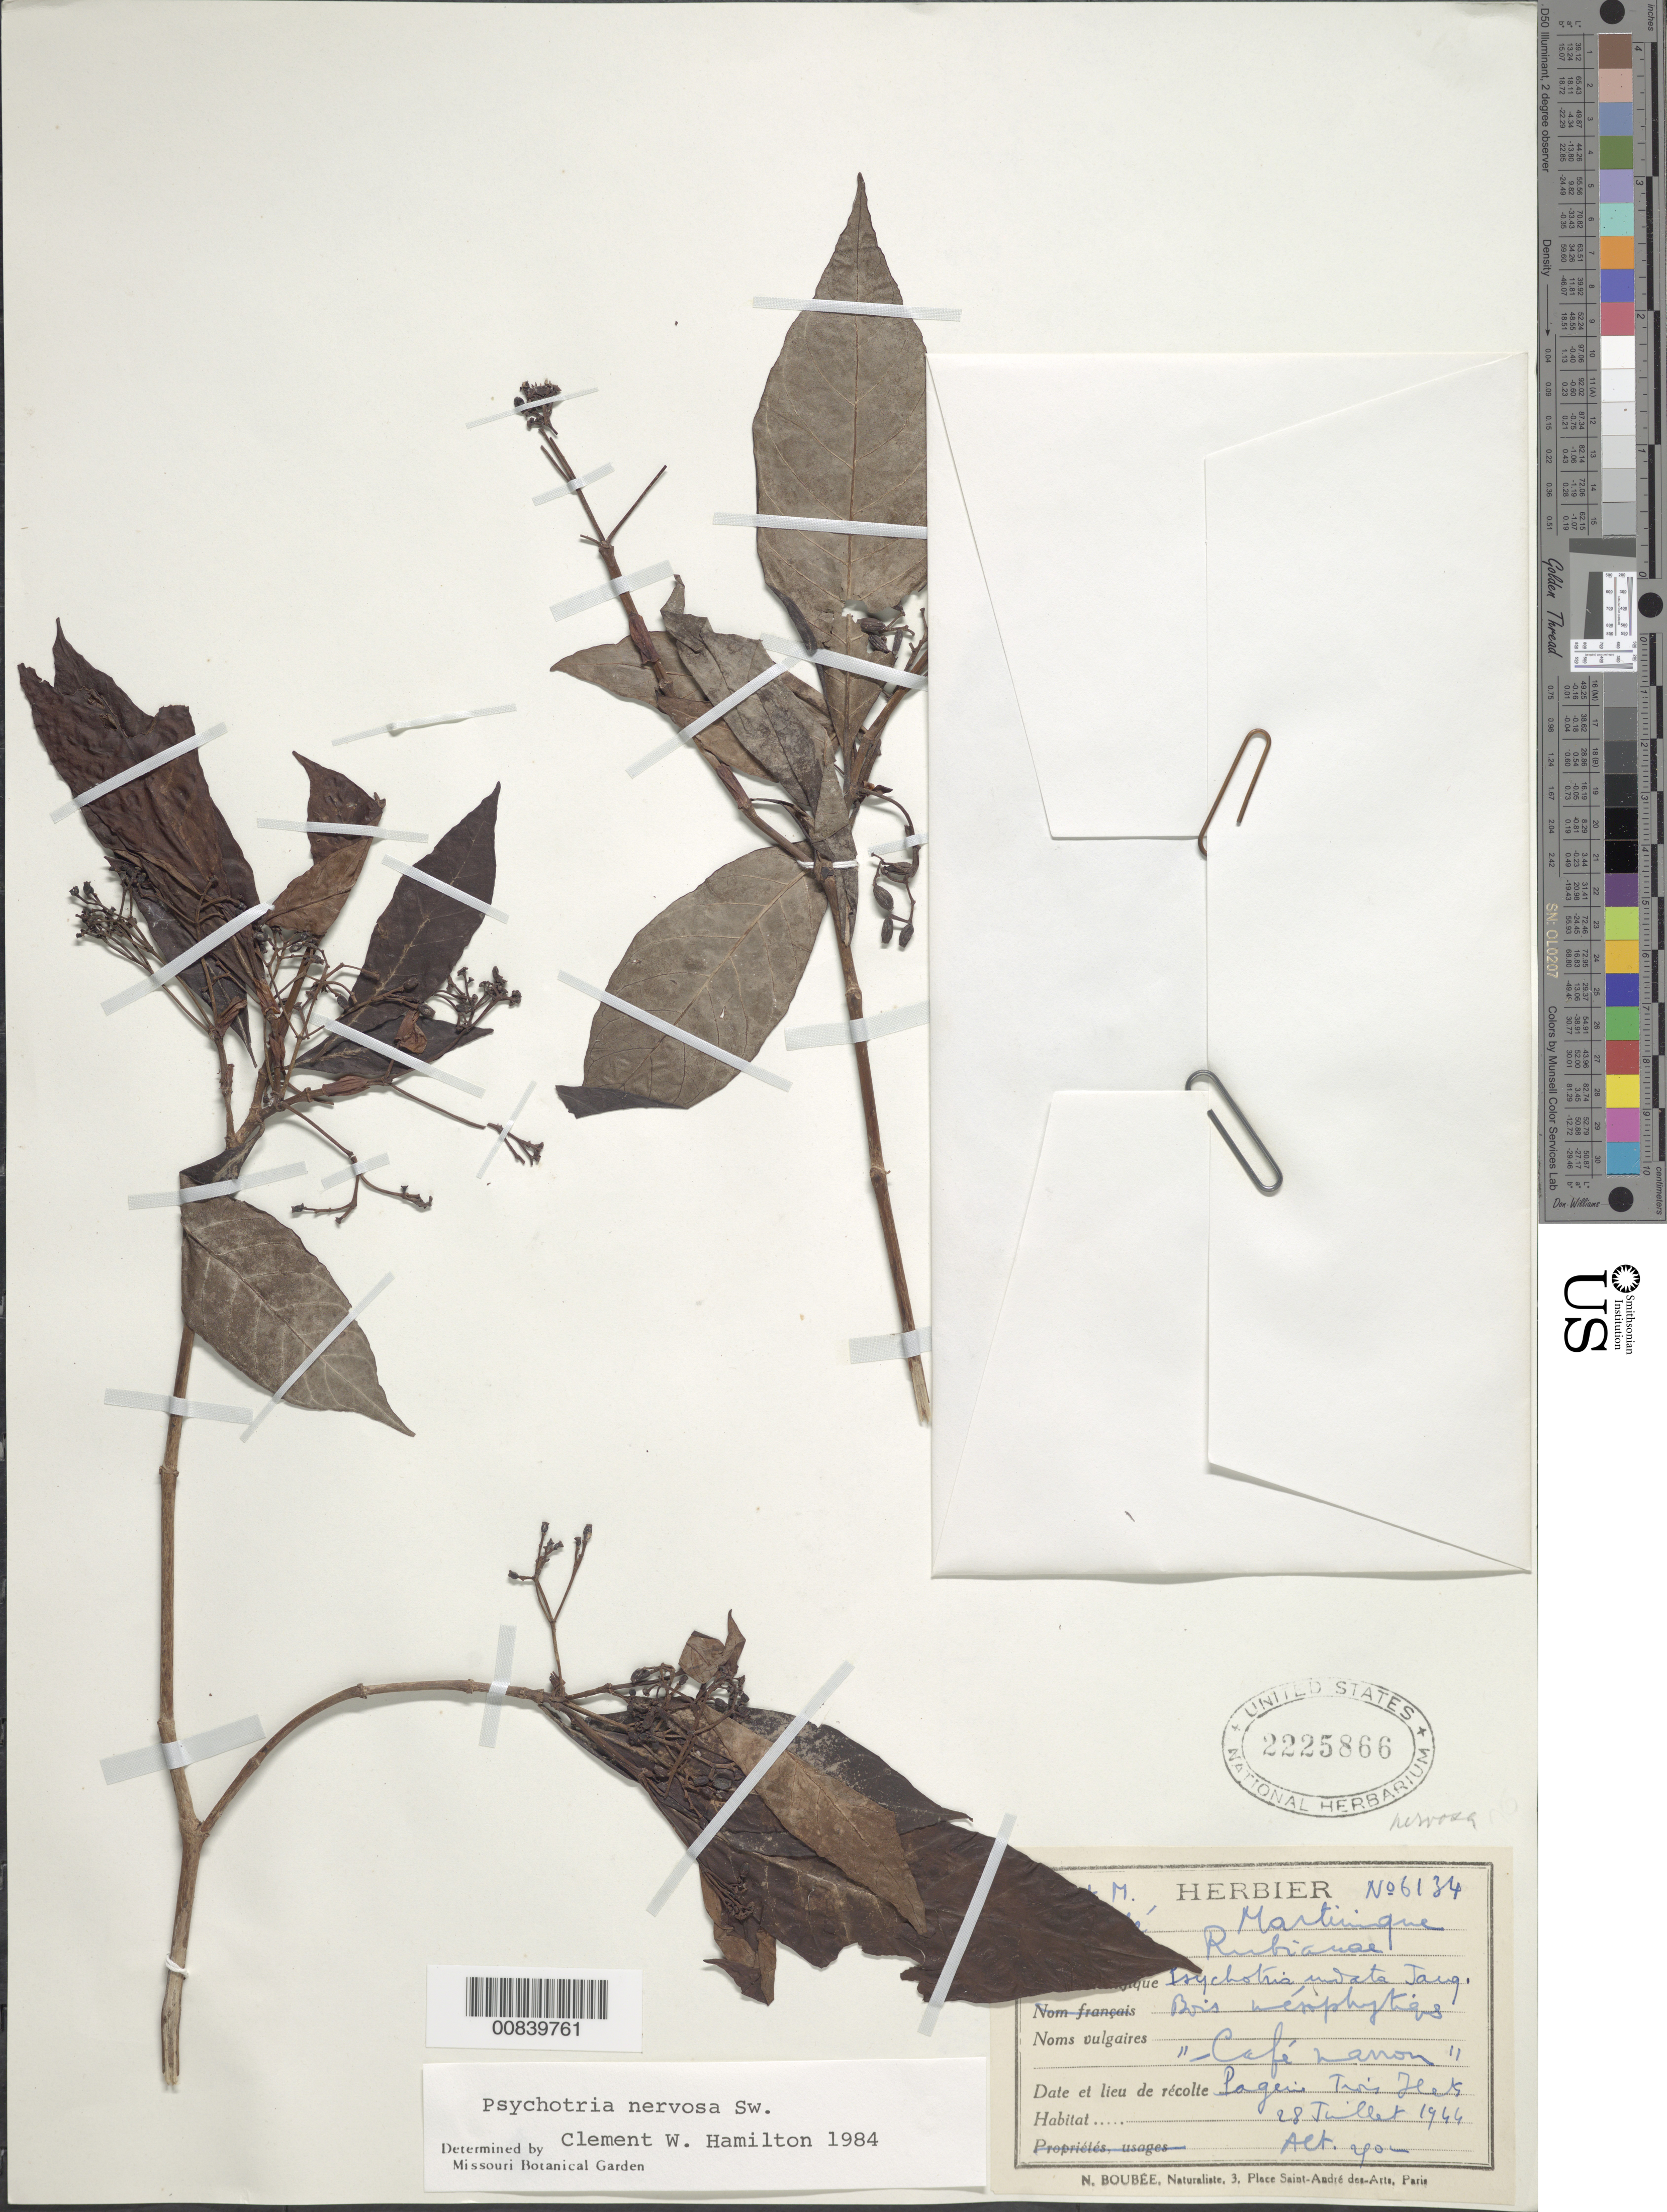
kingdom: Plantae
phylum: Tracheophyta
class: Magnoliopsida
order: Gentianales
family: Rubiaceae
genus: Psychotria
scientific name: Psychotria nervosa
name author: Sw.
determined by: Hamilton, C. W.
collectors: H. Stehlé & M. Stehlé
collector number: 6134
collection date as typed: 28 Jul 1966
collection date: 1966-07-28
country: Martinique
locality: Pageis (sp?) Trois Ilests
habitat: Mesophytic woods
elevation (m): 40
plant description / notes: Common name: Café manon (sp?)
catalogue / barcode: US 2225866